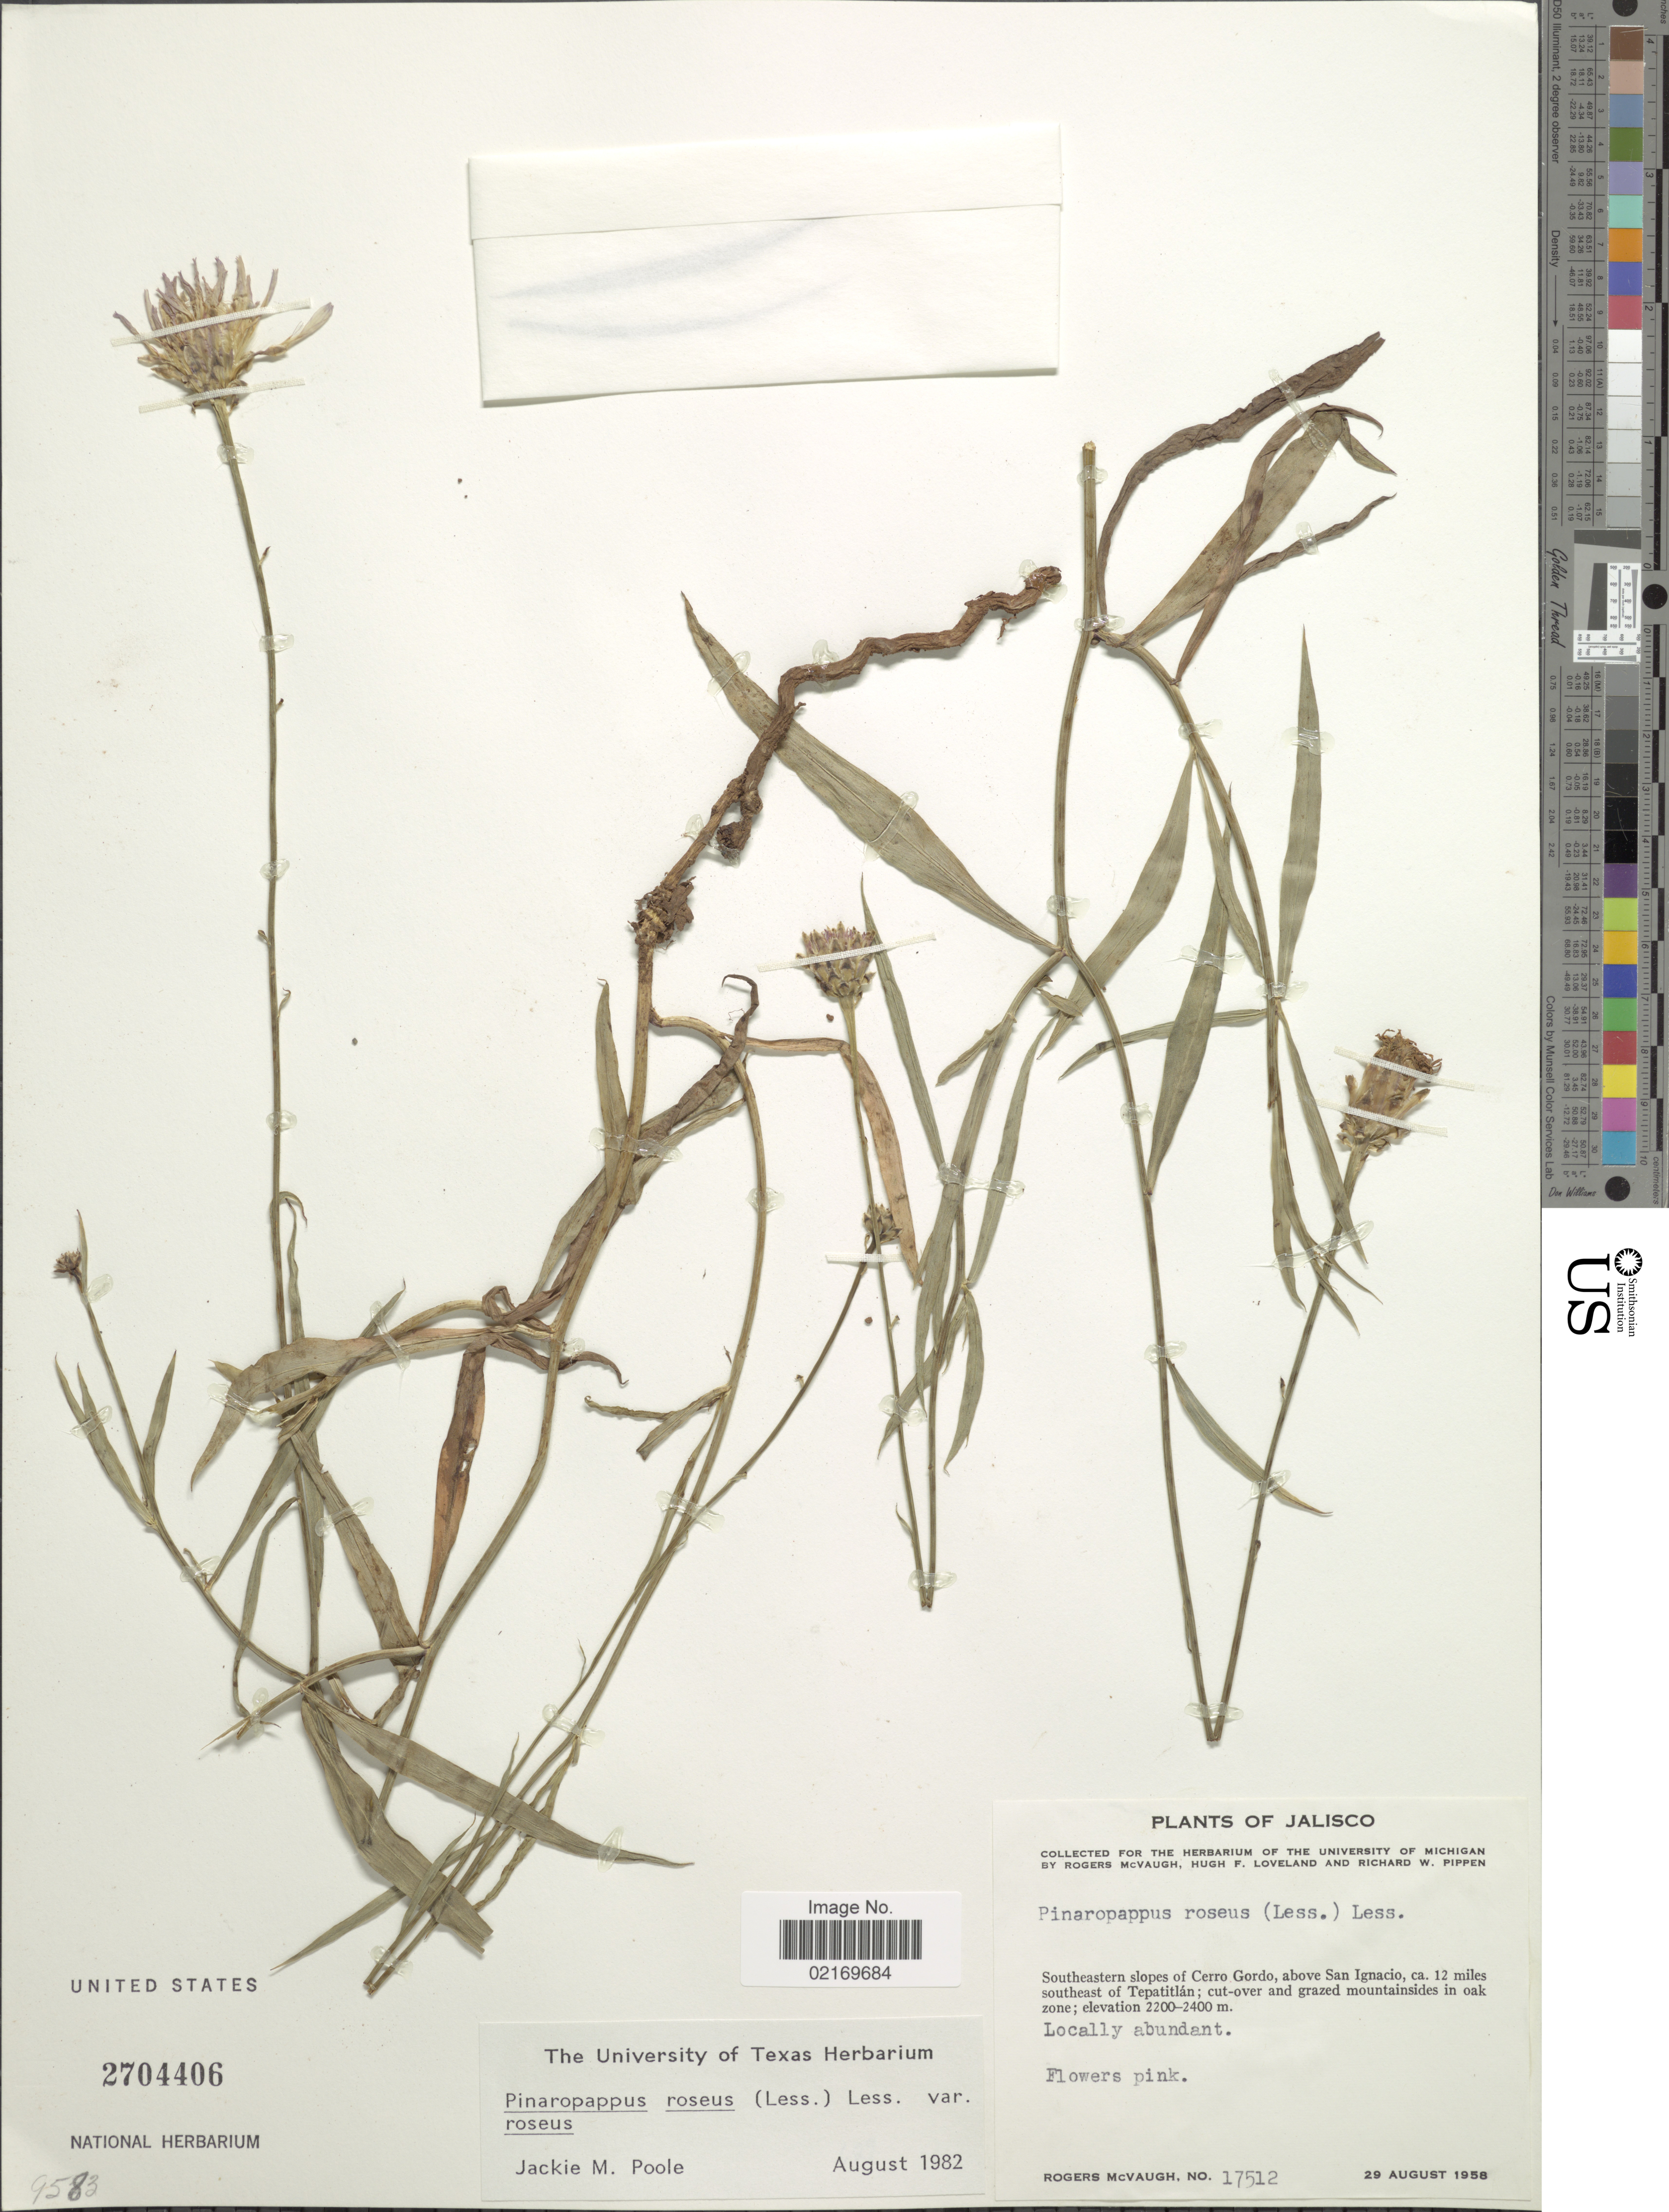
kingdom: Plantae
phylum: Tracheophyta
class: Magnoliopsida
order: Asterales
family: Asteraceae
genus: Pinaropappus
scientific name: Pinaropappus roseus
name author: Less.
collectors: R. McVaugh, H. Loveland & R. W. Pippen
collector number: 17512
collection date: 1958-08-29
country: Mexico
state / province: Jalisco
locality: Southeastern slopes of Cerro Gordo, above San Ignacio, ca 12 miles southeast of Tepatitlan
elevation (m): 2200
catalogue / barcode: US 2704406